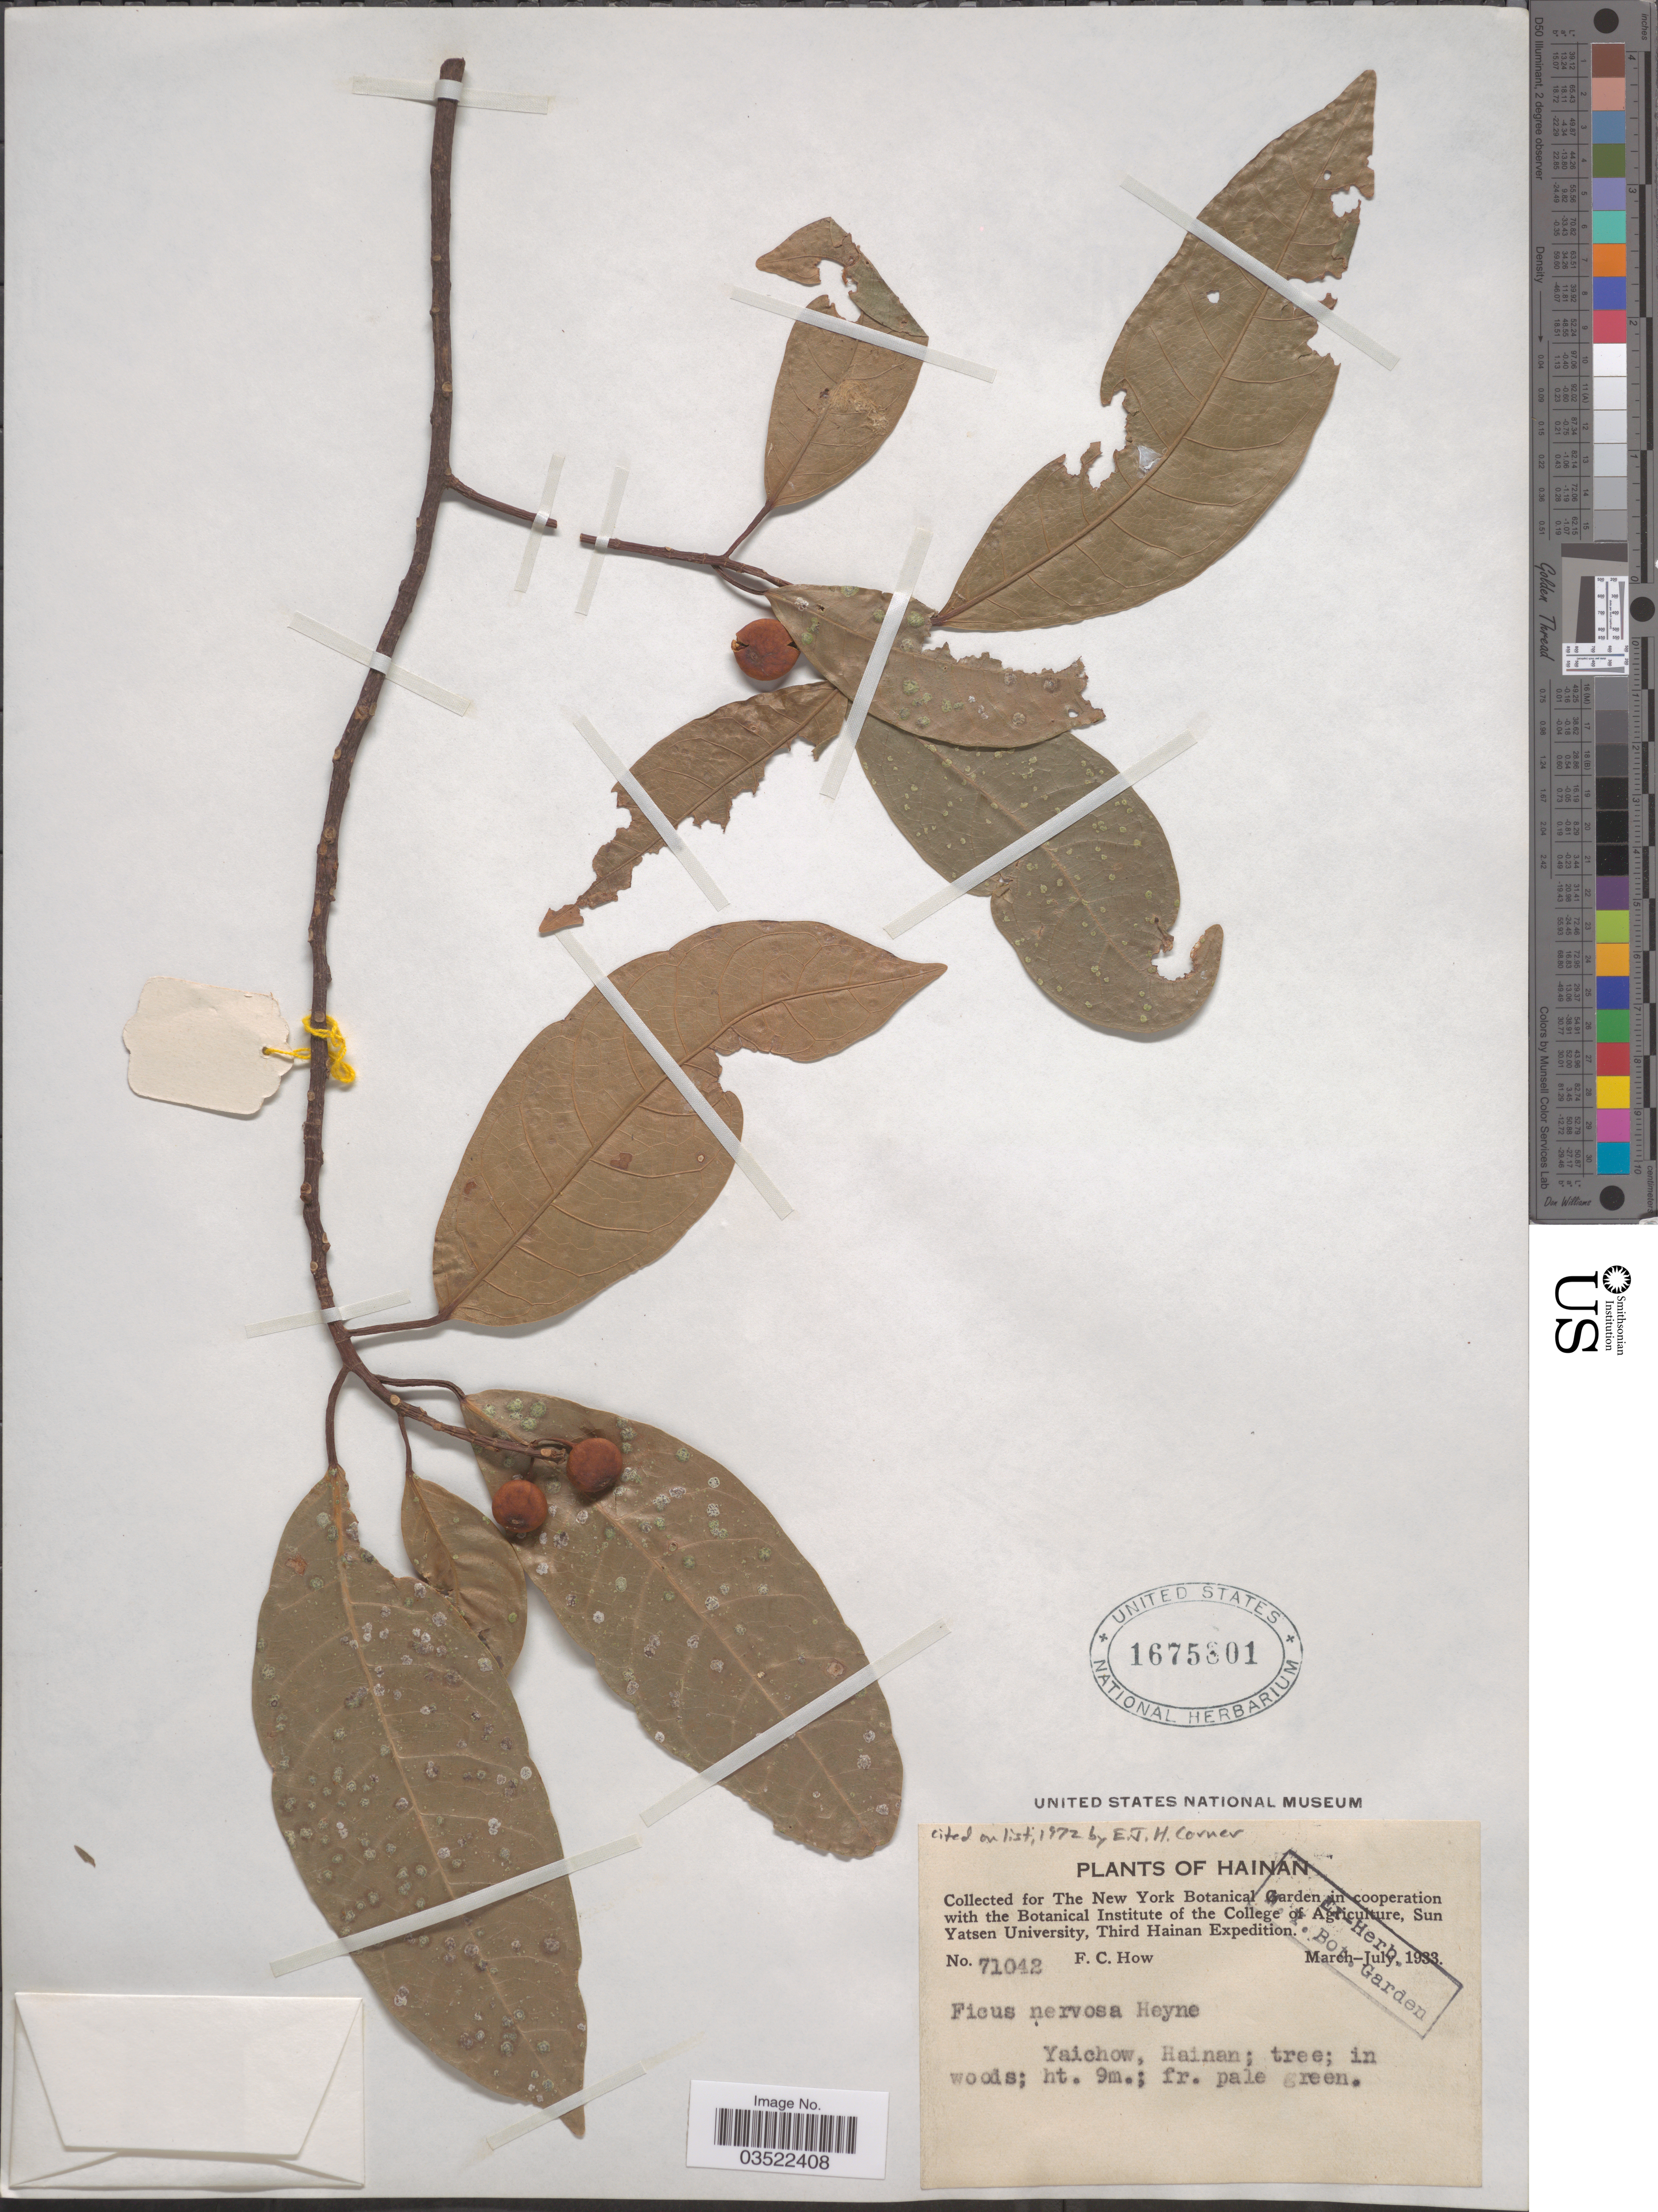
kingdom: Plantae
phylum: Tracheophyta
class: Magnoliopsida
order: Rosales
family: Moraceae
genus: Ficus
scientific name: Ficus nervosa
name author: B. Heyne & Roth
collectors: F. C. How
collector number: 71042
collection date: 1933-03/1933-07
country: China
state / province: Hainan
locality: Yaichow.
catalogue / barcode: US 1675801